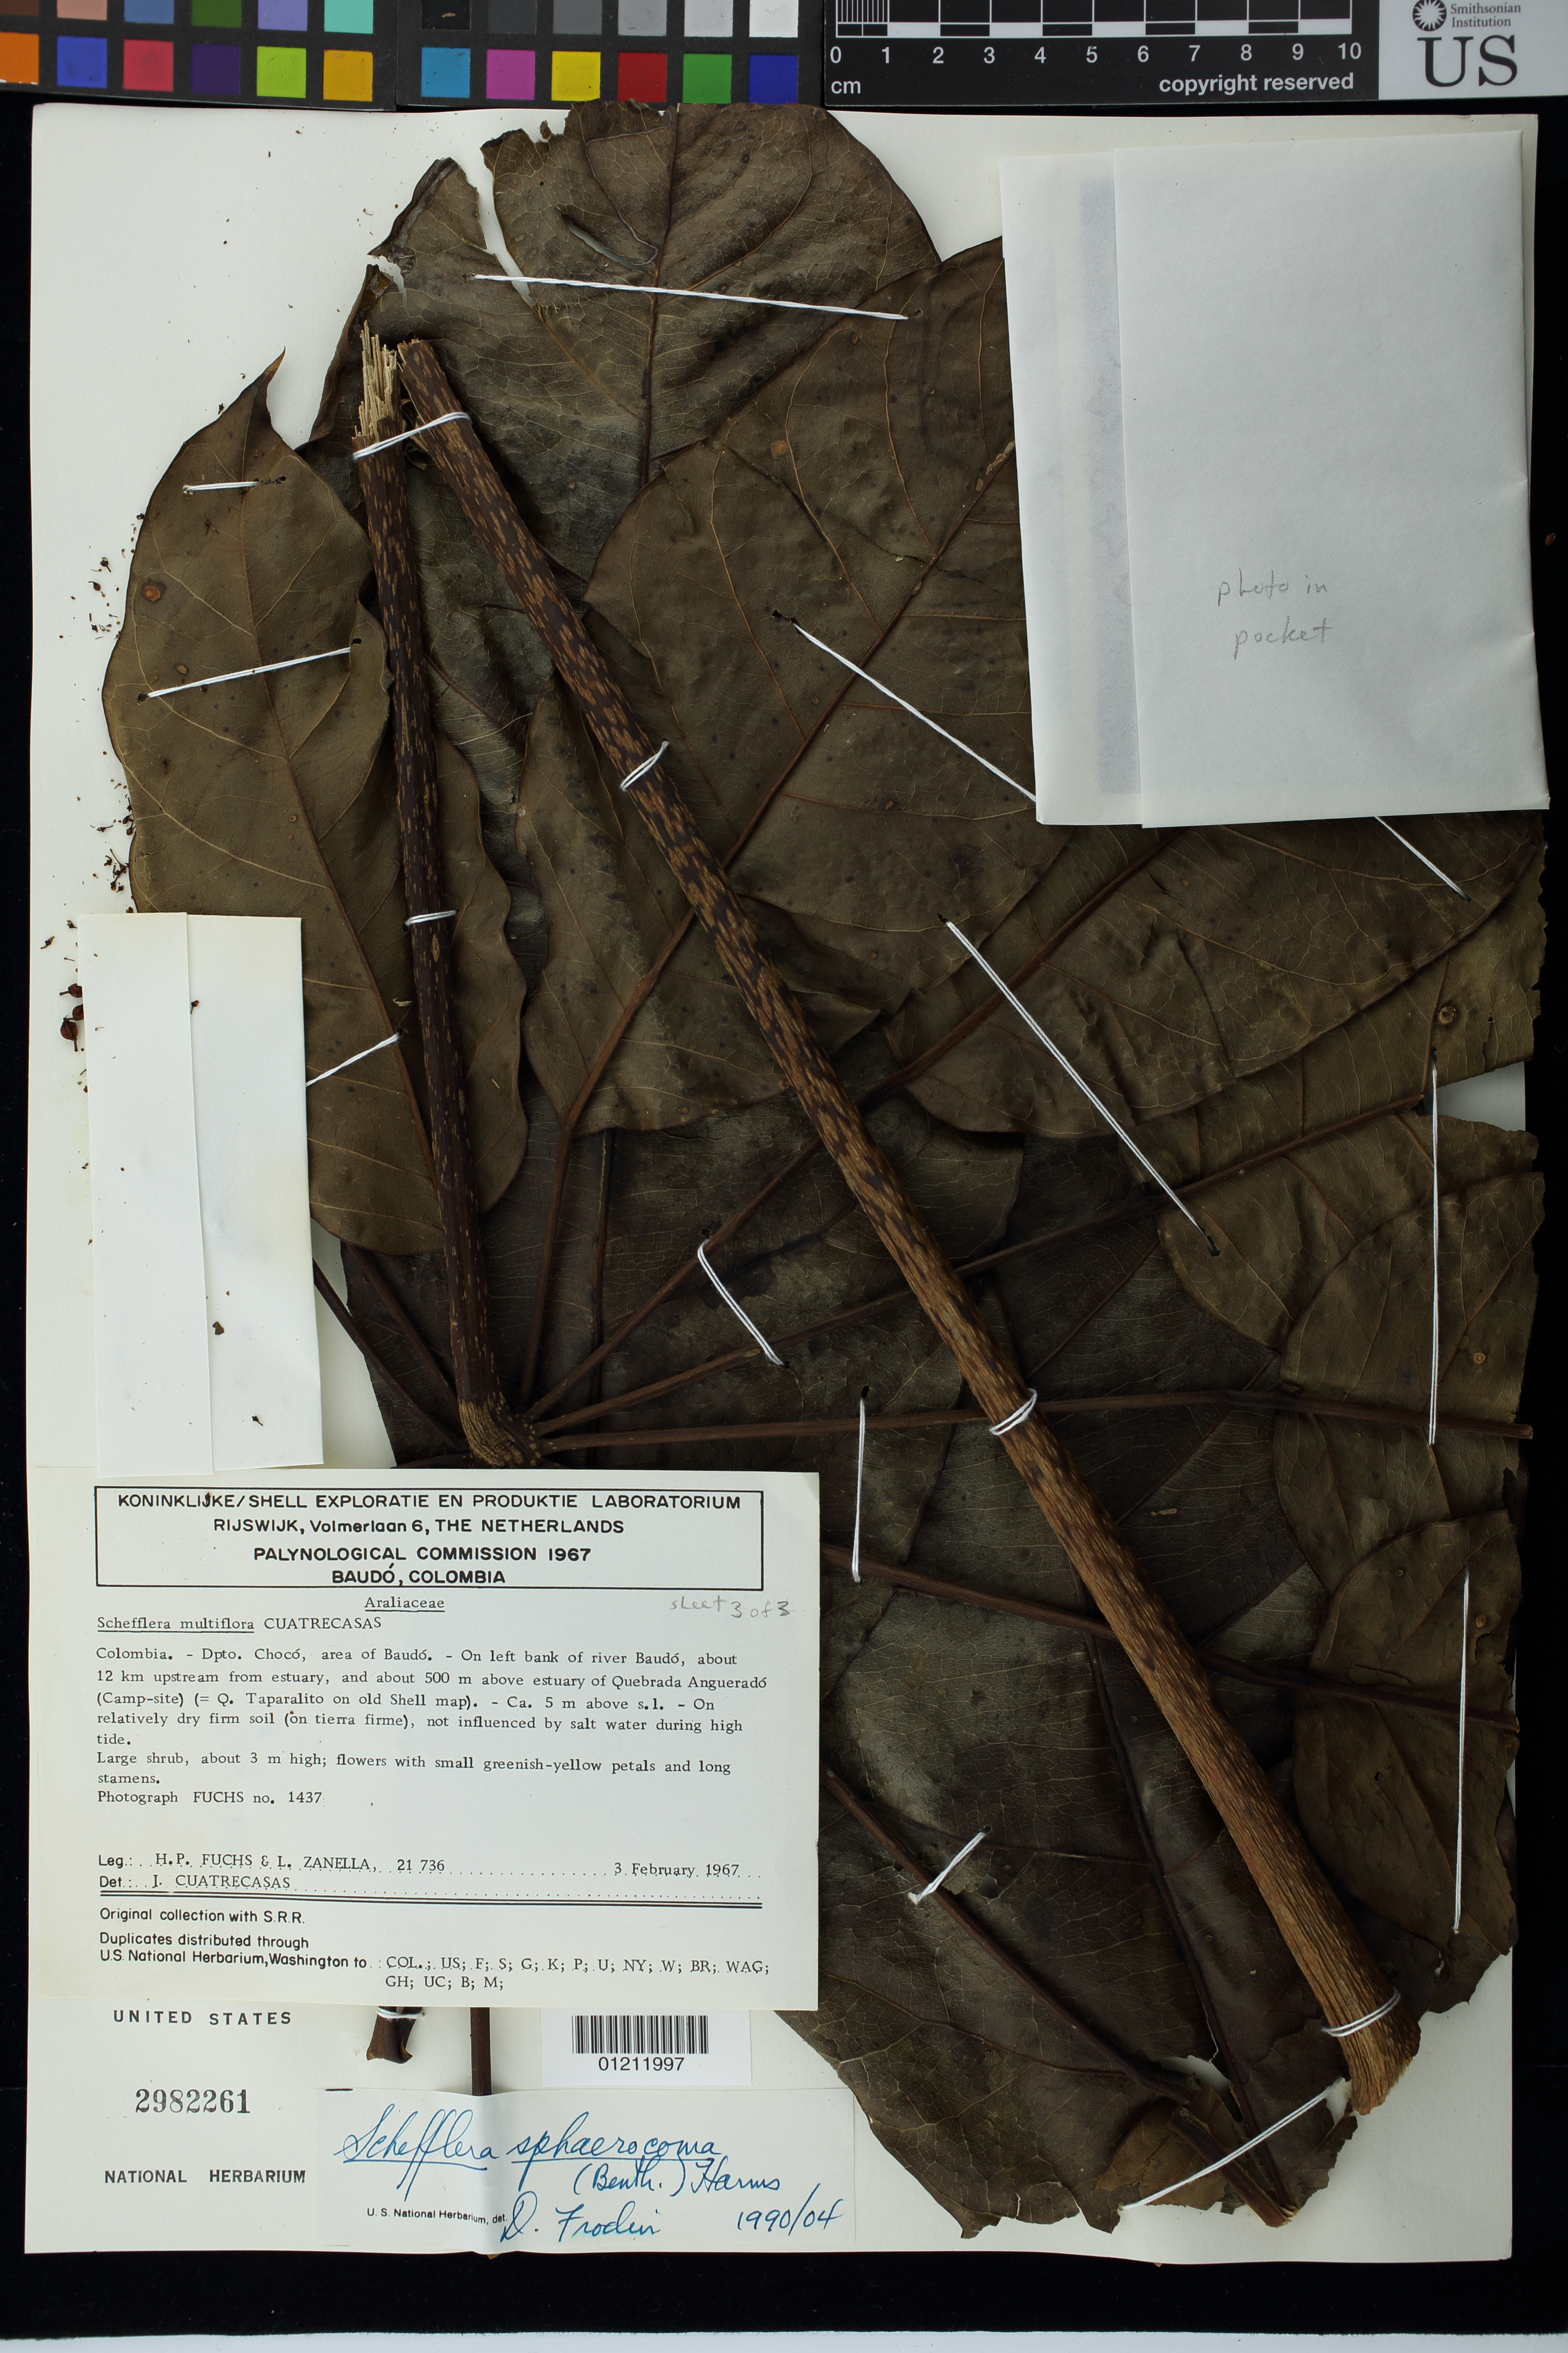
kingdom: Plantae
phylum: Tracheophyta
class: Magnoliopsida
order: Apiales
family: Araliaceae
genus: Schefflera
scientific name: Schefflera sphaerocoma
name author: (Benth.) Harms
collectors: H. P. Fuchs & L. Zanella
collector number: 21736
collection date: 1967-02-03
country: Colombia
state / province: Choco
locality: Dpto. Chocó, area of Baudo - On left bank of river Baudo, about 12 km upstream from estuary, and about 500 m above estuary of Quebrada Anguerado (Camp-site) (= Q. Taparalito on old Shell map).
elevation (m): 5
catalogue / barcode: US 2982261